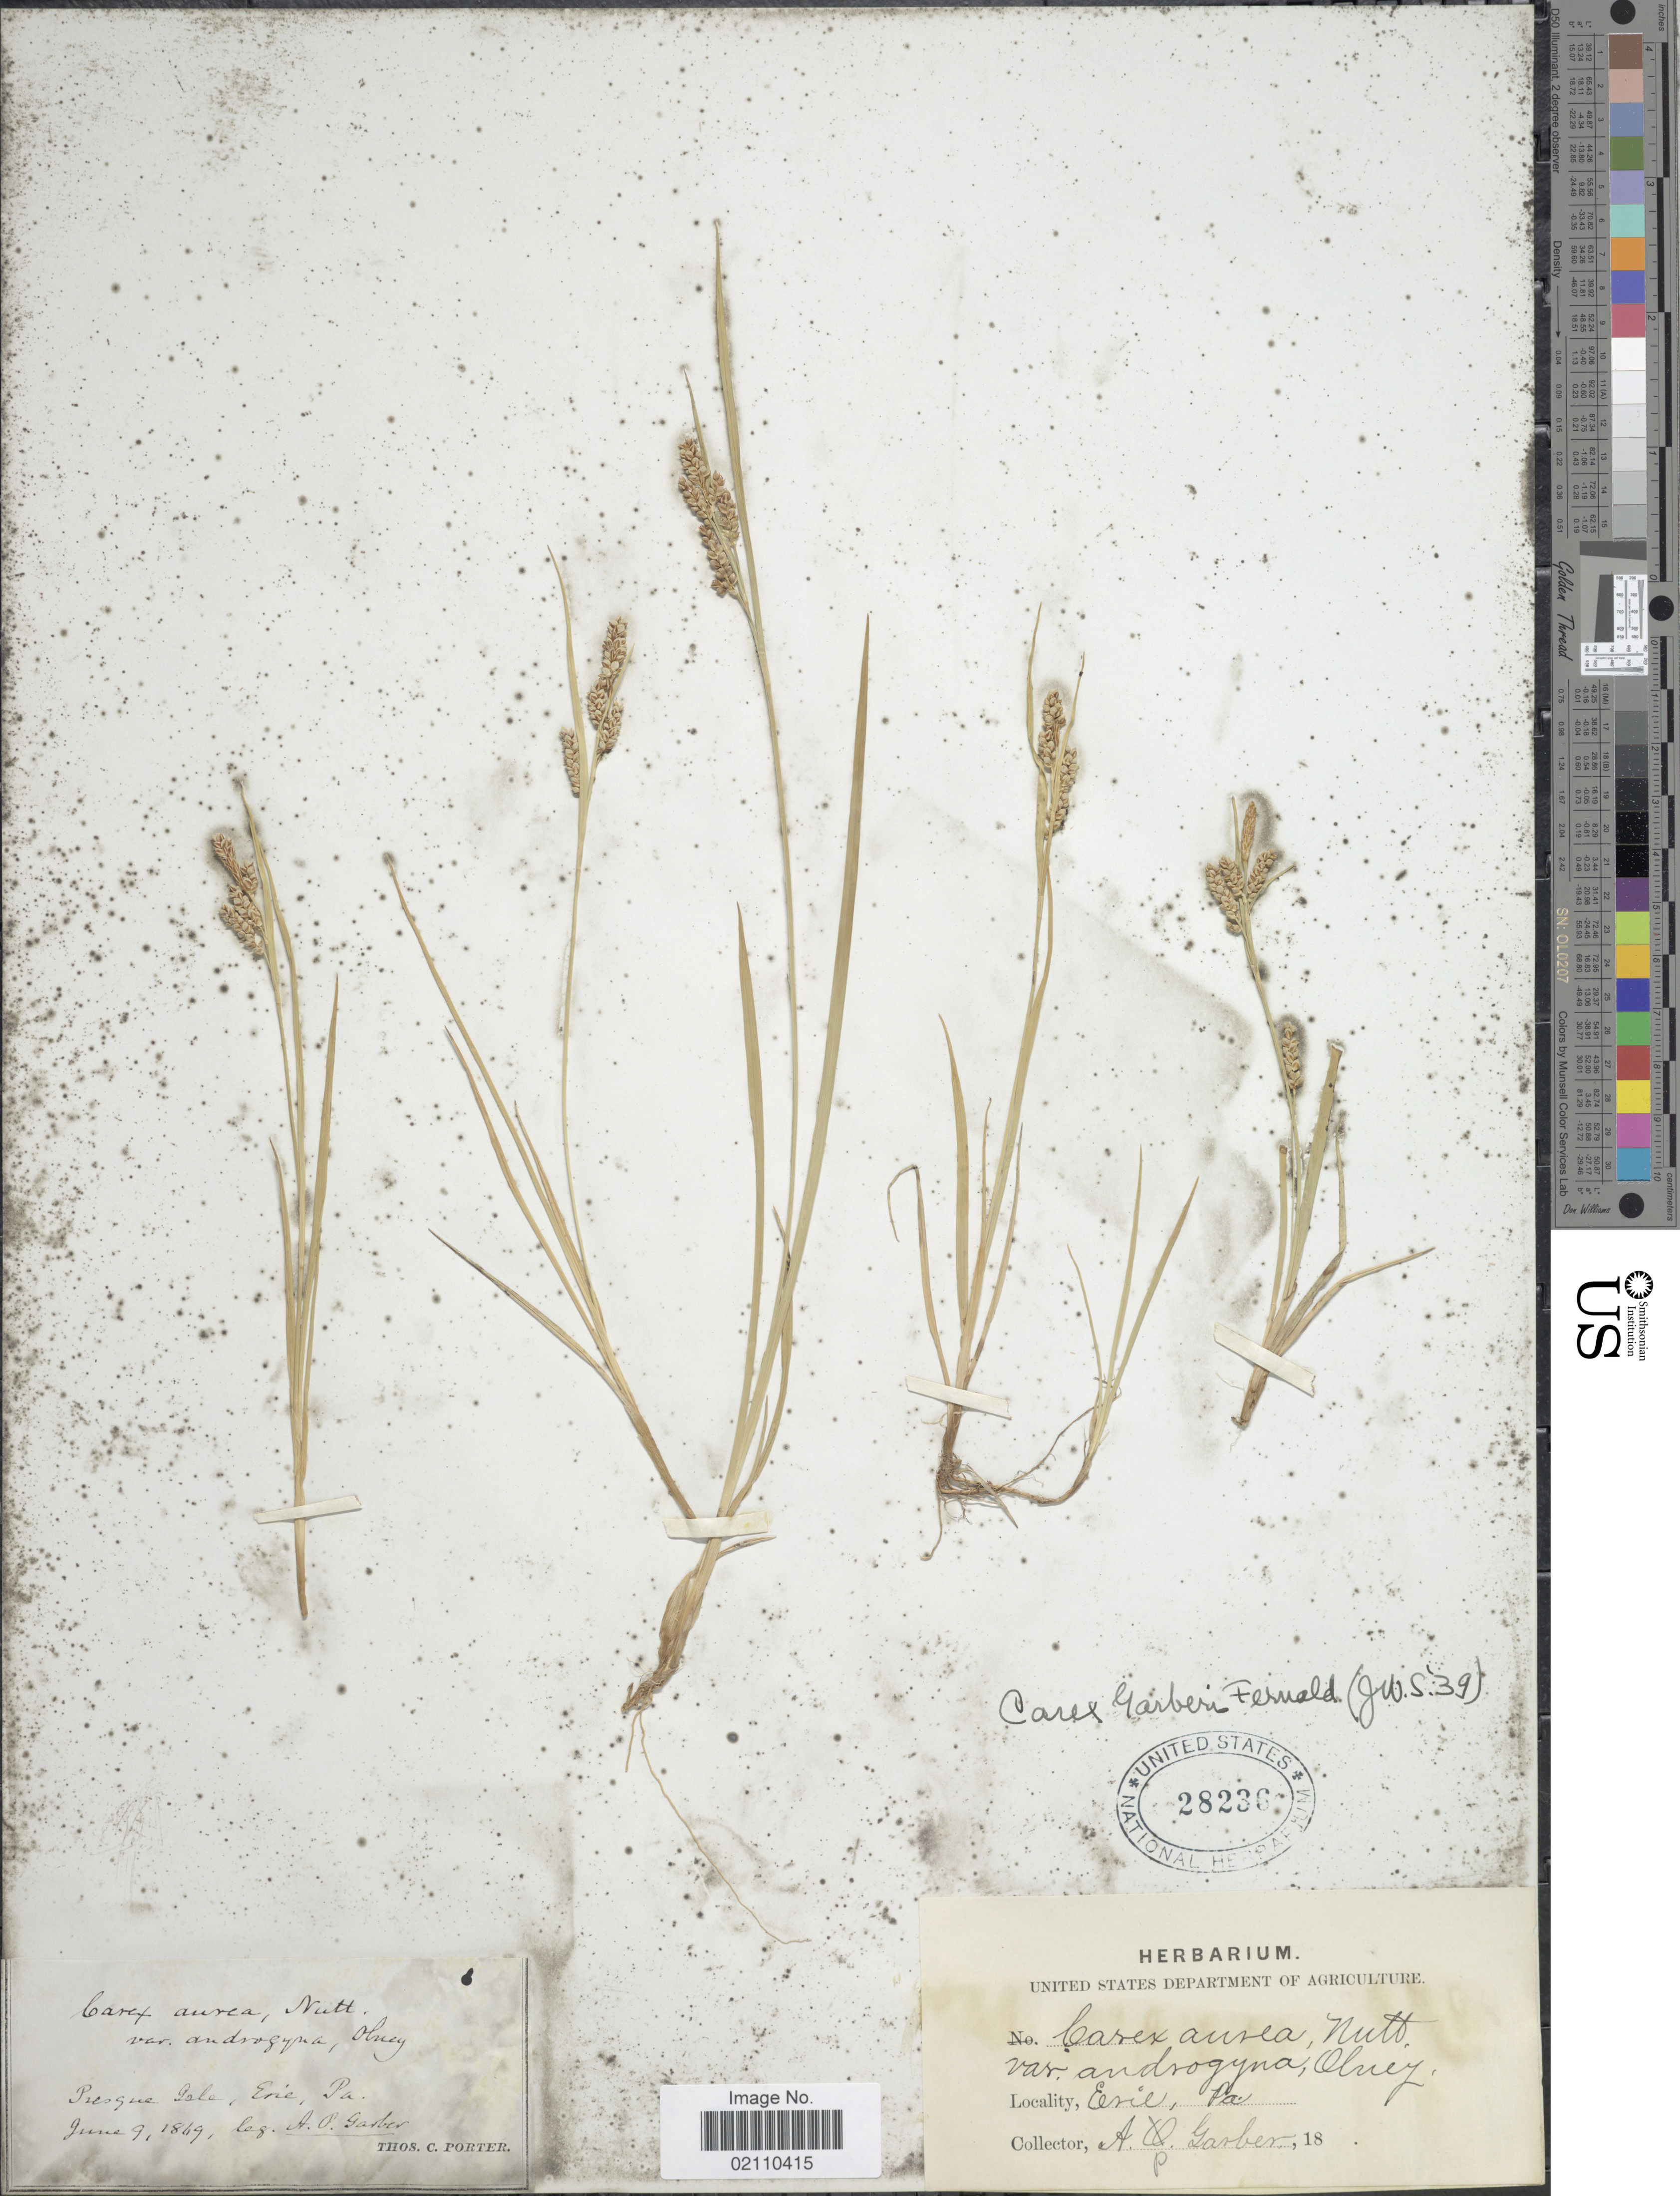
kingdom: Plantae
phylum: Tracheophyta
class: Liliopsida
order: Poales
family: Cyperaceae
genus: Carex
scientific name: Carex garberi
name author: Fernald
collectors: A. P. Garber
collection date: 1869-06-09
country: United States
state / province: Pennsylvania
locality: Presque Isle, Erie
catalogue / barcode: US 28236